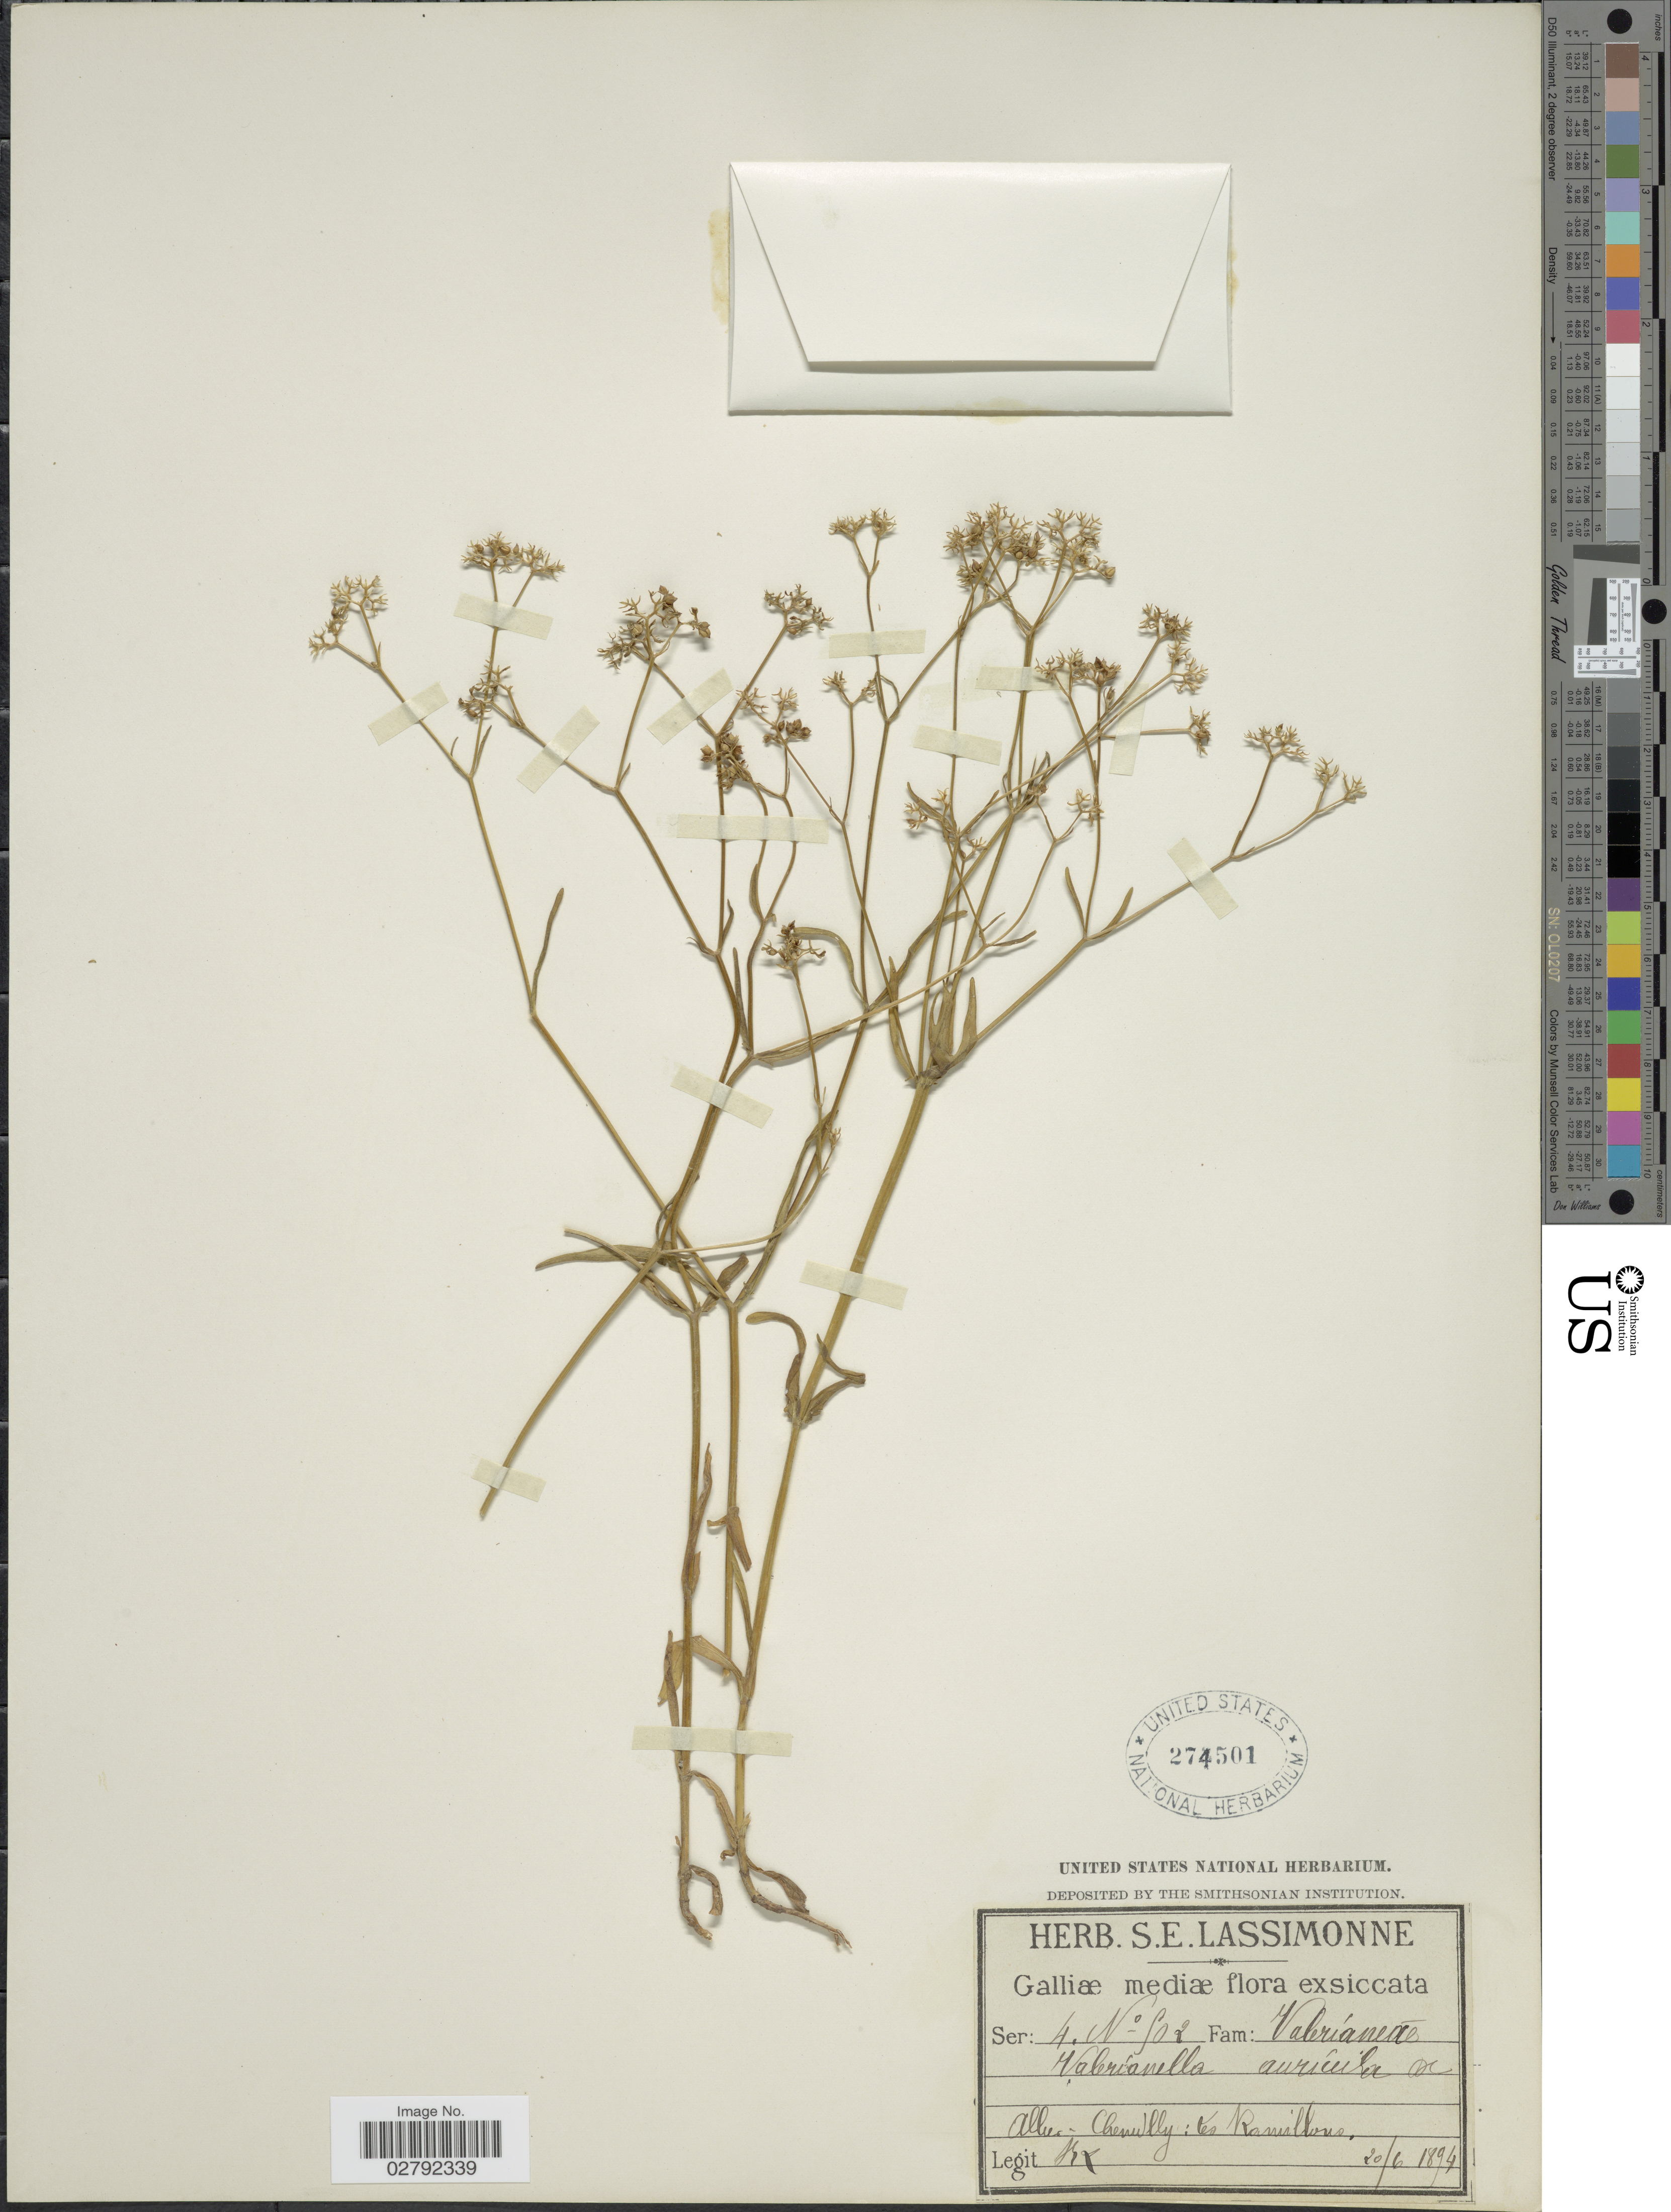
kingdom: Plantae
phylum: Tracheophyta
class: Magnoliopsida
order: Dipsacales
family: Caprifoliaceae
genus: Valerianella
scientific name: Valerianella auricula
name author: DC.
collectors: S. Lassimonne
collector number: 502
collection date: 1894-06-20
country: France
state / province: Auvergne-Rhône-Alpes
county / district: Allier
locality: Allier - Chemilly: Les Ramillons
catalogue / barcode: US 274501